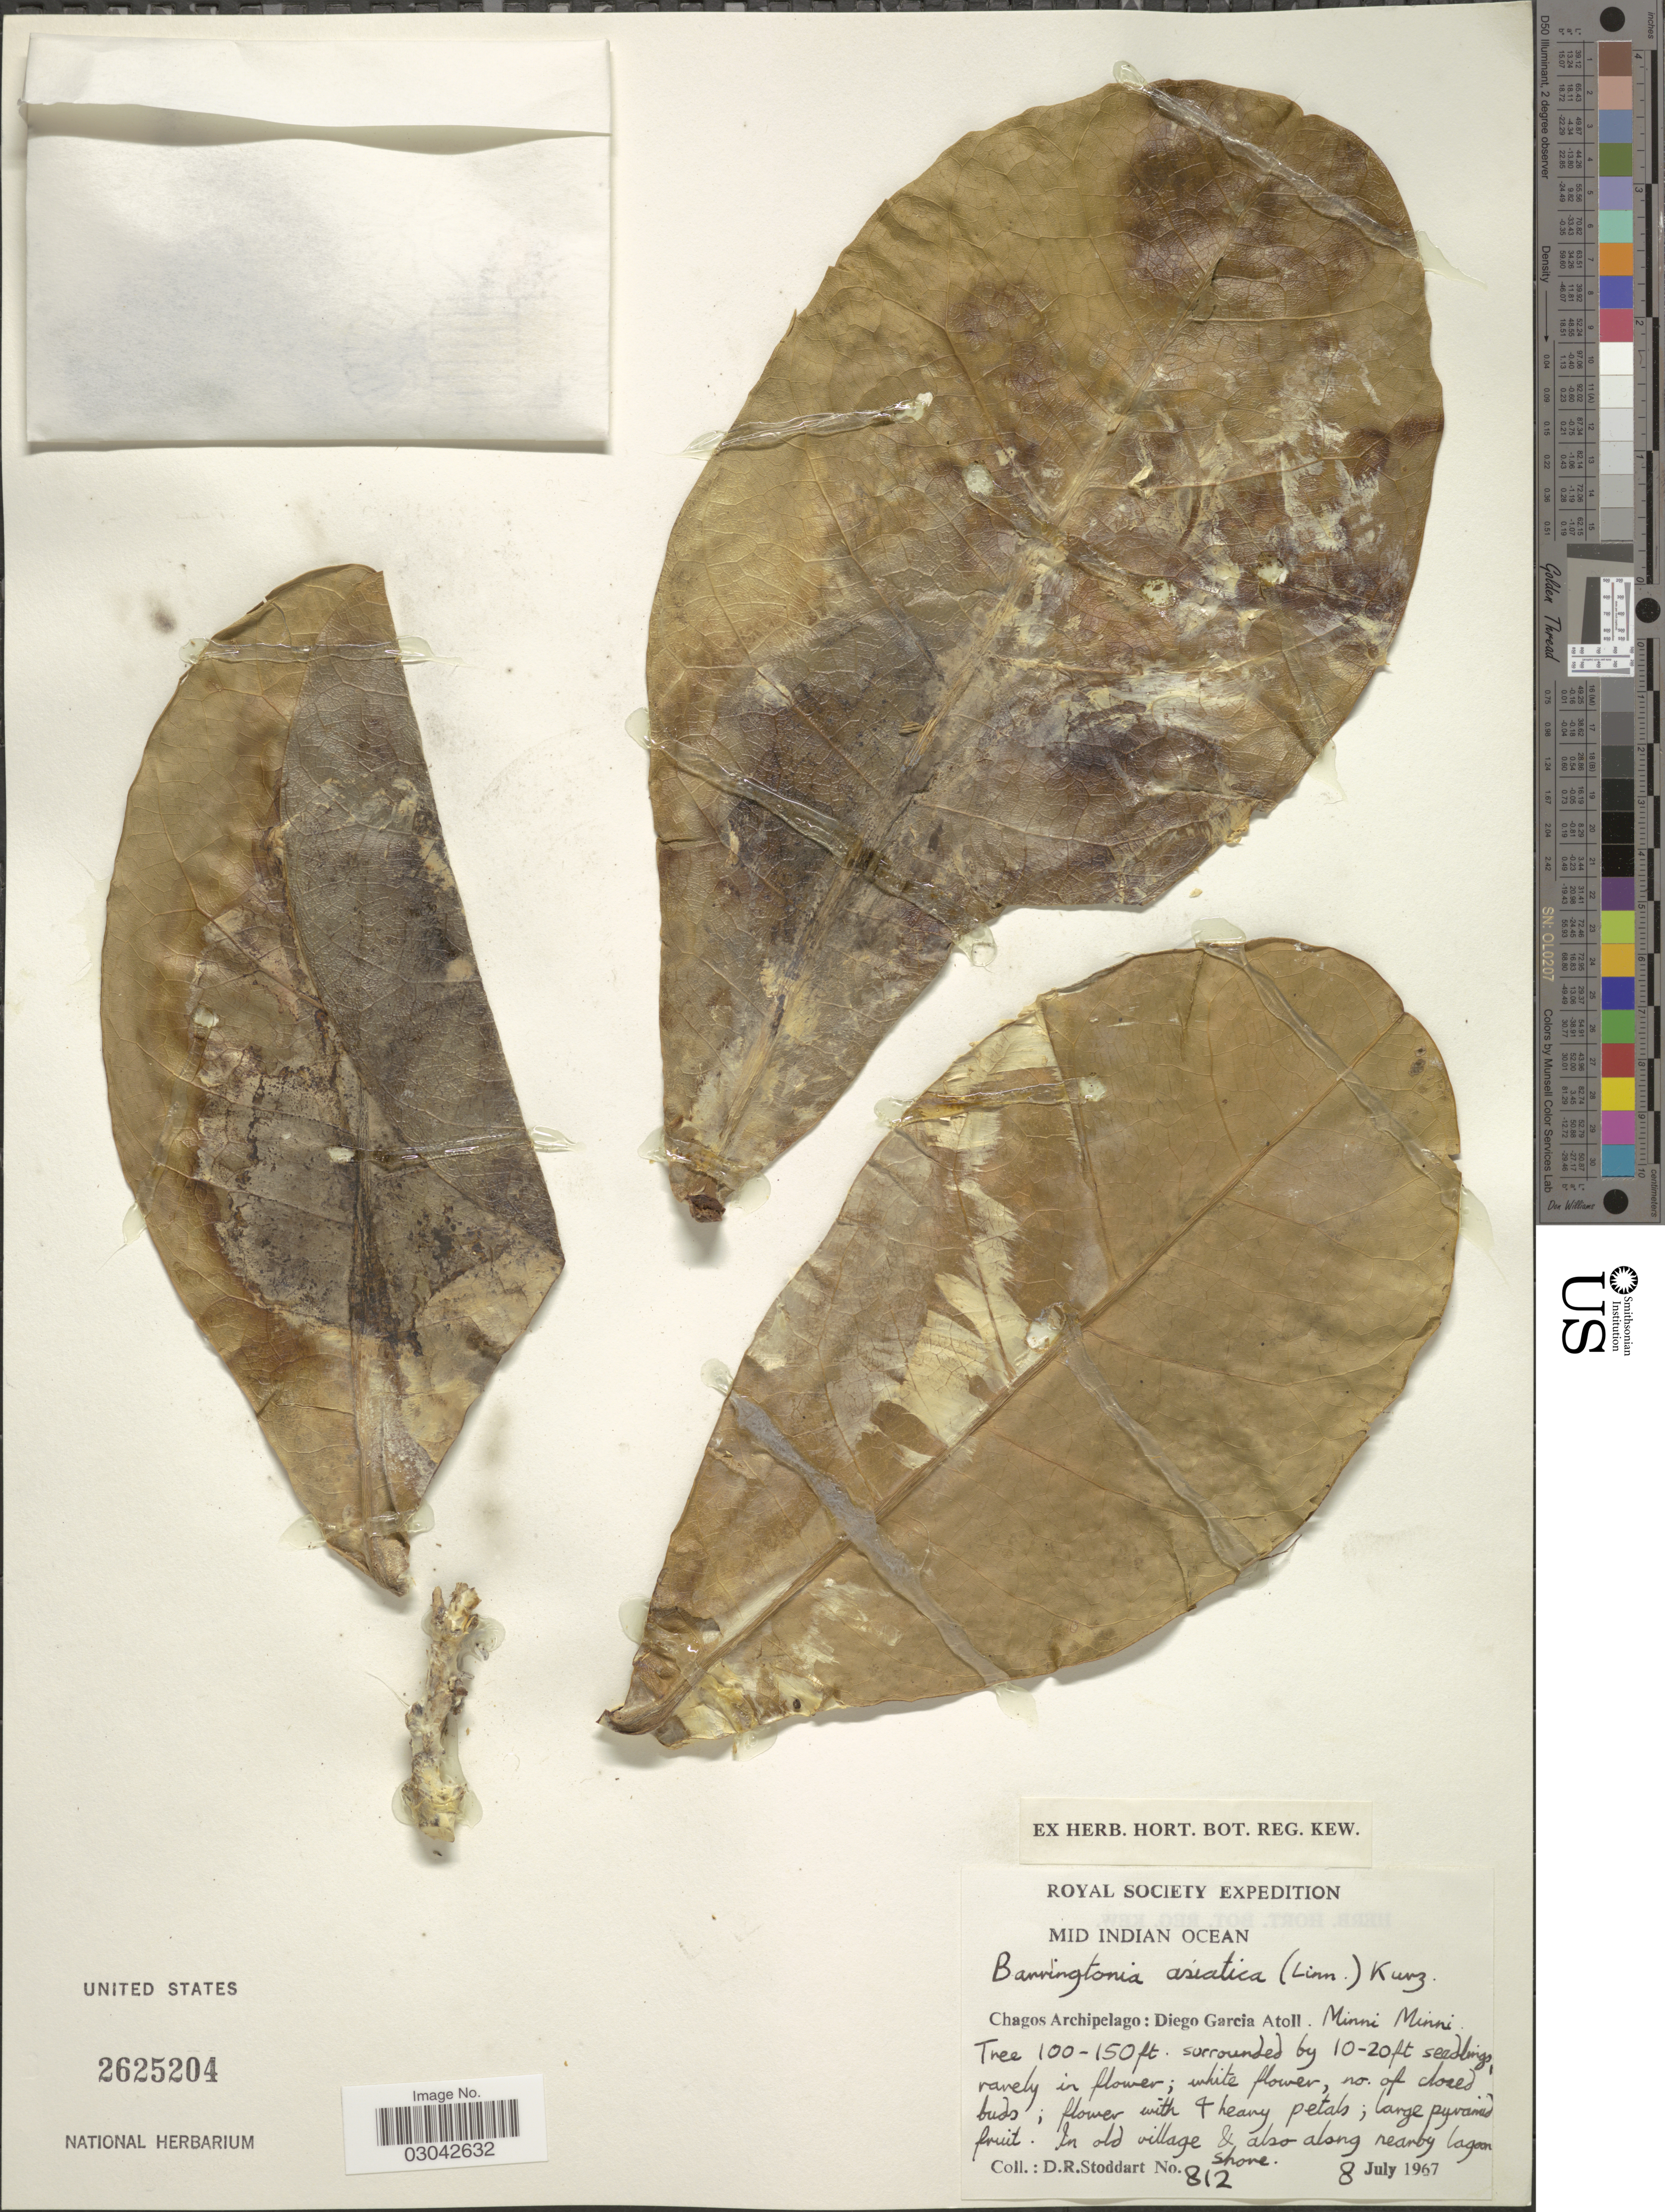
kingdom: Plantae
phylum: Tracheophyta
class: Magnoliopsida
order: Ericales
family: Lecythidaceae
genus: Barringtonia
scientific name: Barringtonia asiatica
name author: (L.) Kurz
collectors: D. R. Stoddart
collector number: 812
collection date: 1967-07-08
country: British Indian Ocean Territory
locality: Mid Indian Ocea. Chagos Archipelago: Diego Garcia Atoll. Minni Minni. In old village & also along nearby lagoon shore.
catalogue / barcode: US 2625204